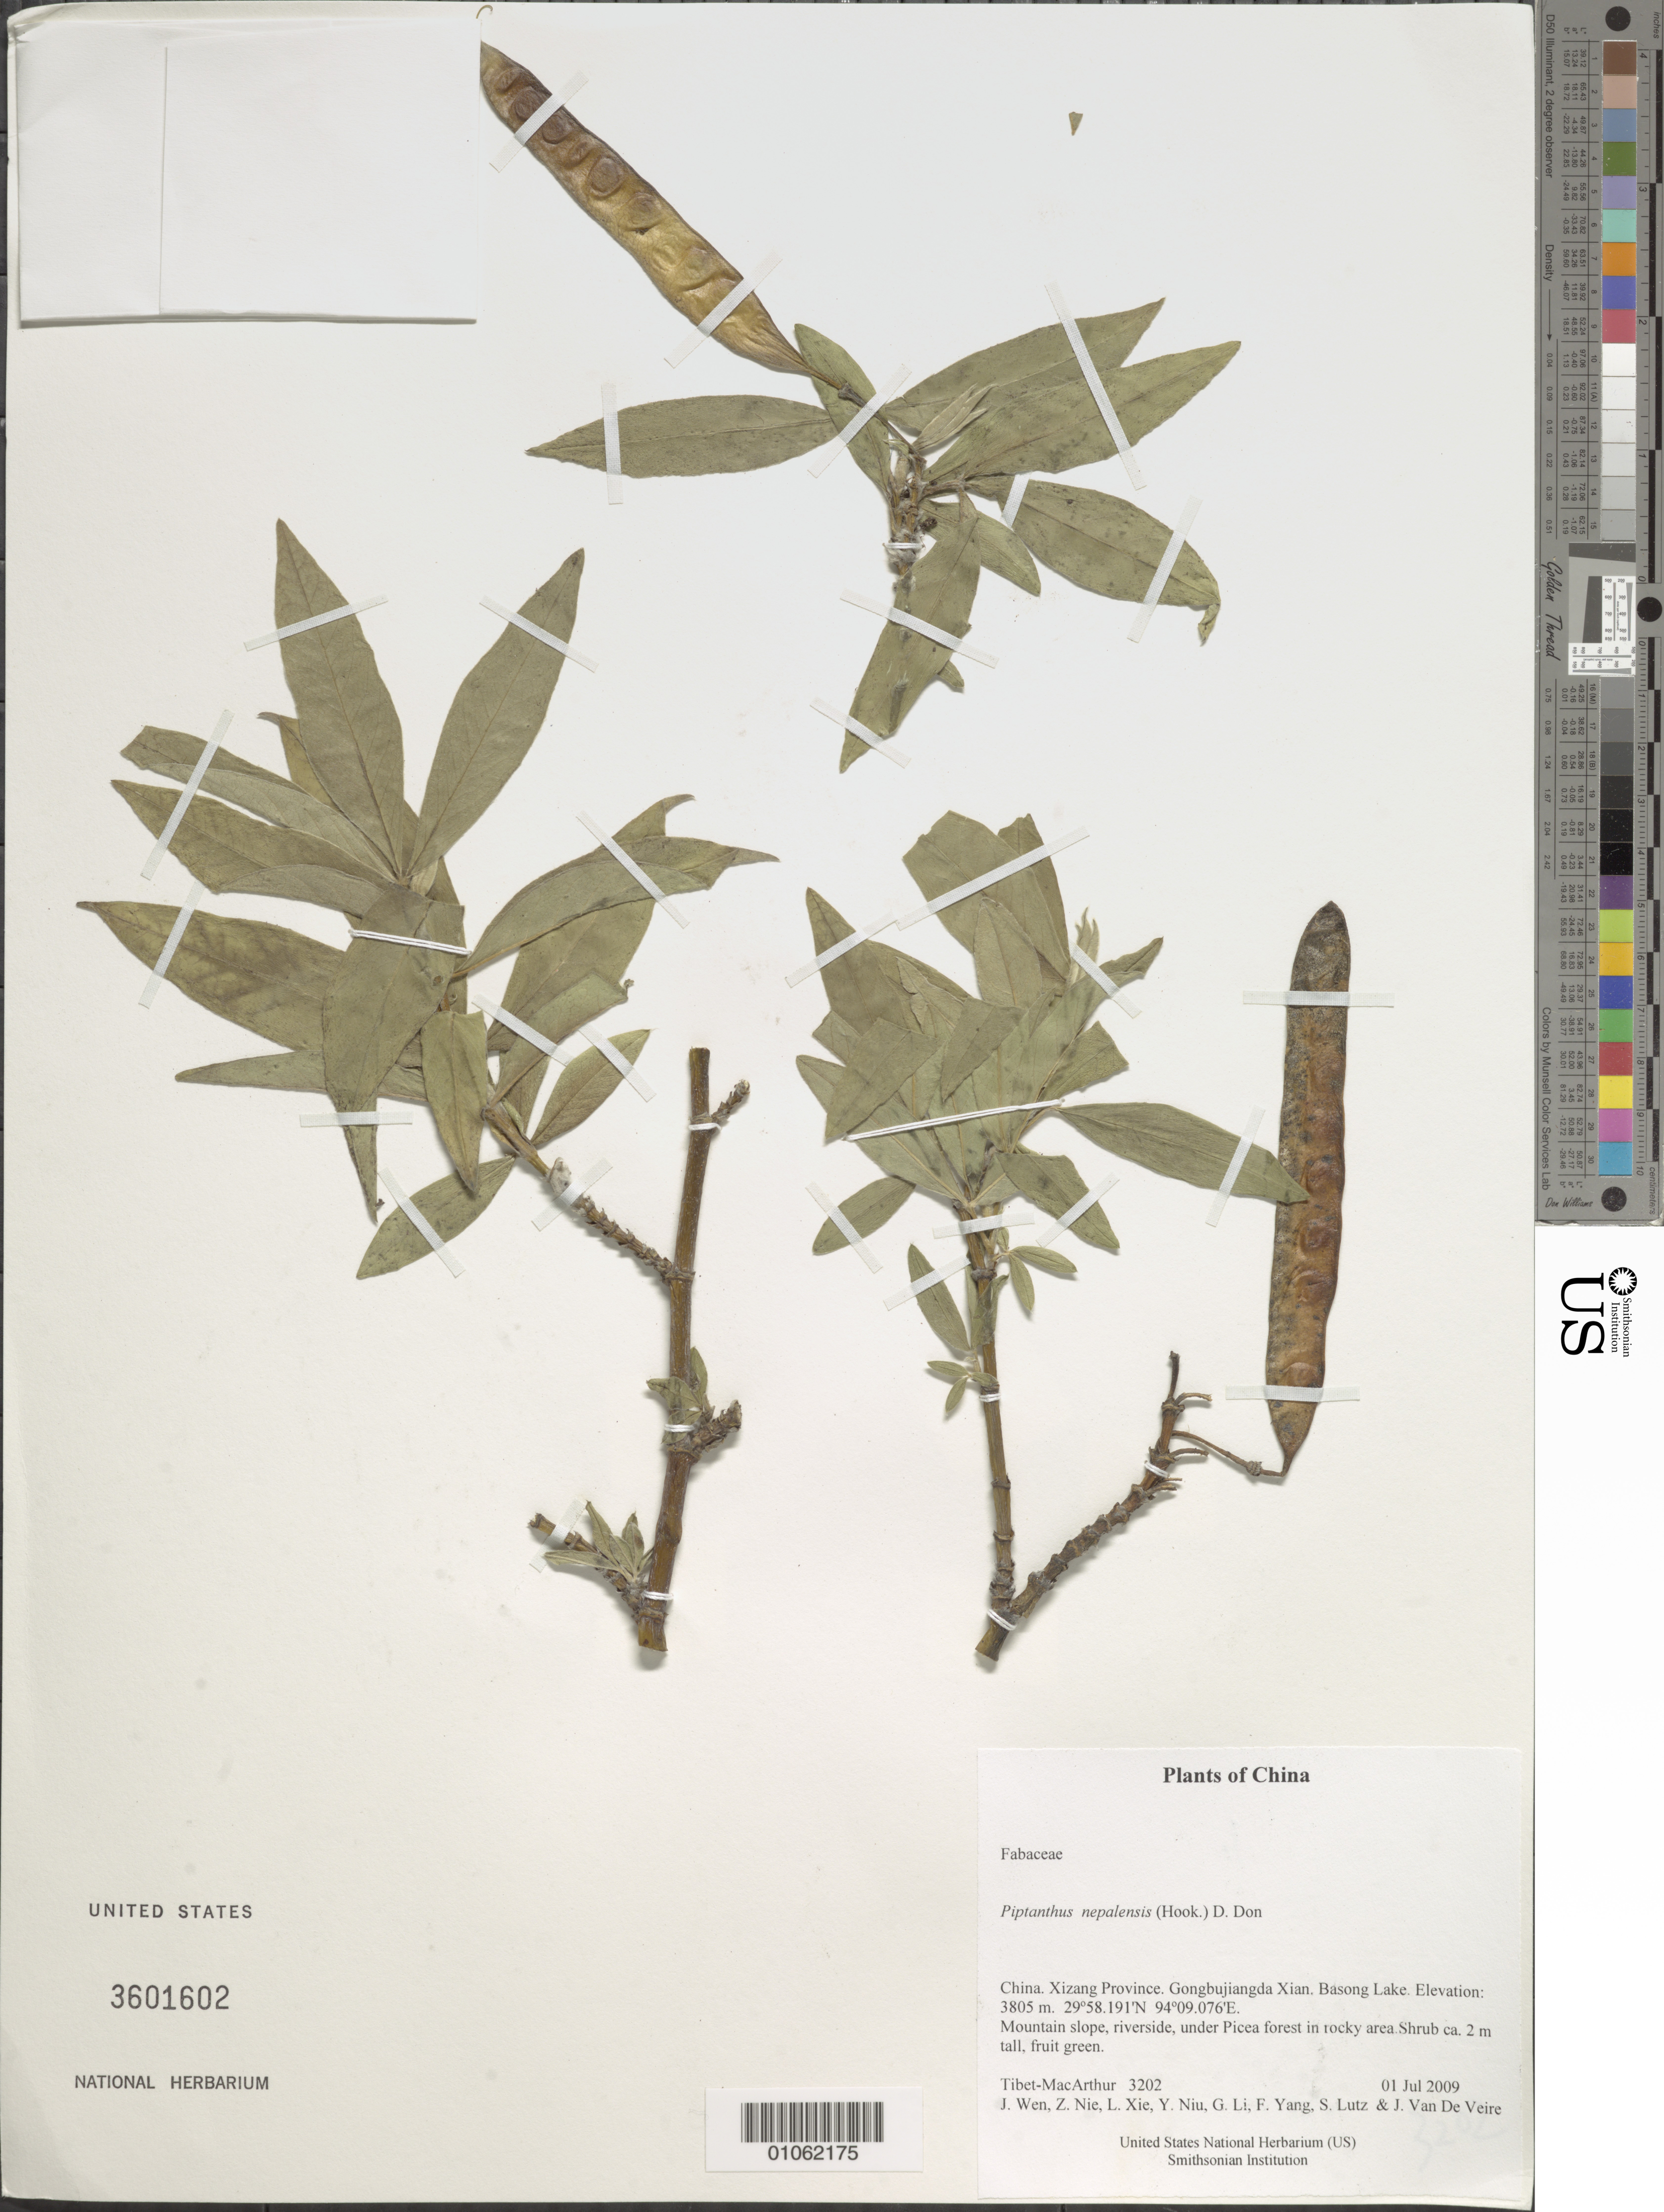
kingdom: Plantae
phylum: Tracheophyta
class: Magnoliopsida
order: Fabales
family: Fabaceae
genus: Piptanthus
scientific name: Piptanthus nepalensis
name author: (Hook.) Sweet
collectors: Tibet-MacArthur, J. Wen, Z. Nie, L. Xie, Y. Niu, G. Li, F. Yang, S. Lutz & J. Van De Veire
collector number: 3202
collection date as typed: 01 Jul 2009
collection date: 2009-07-01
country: China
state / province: Xizang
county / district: Gongbujiangda Xian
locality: Basong Lake.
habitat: Mountain slope, riverside, under Picea forest in rocky area.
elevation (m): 3805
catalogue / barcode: US 3601602